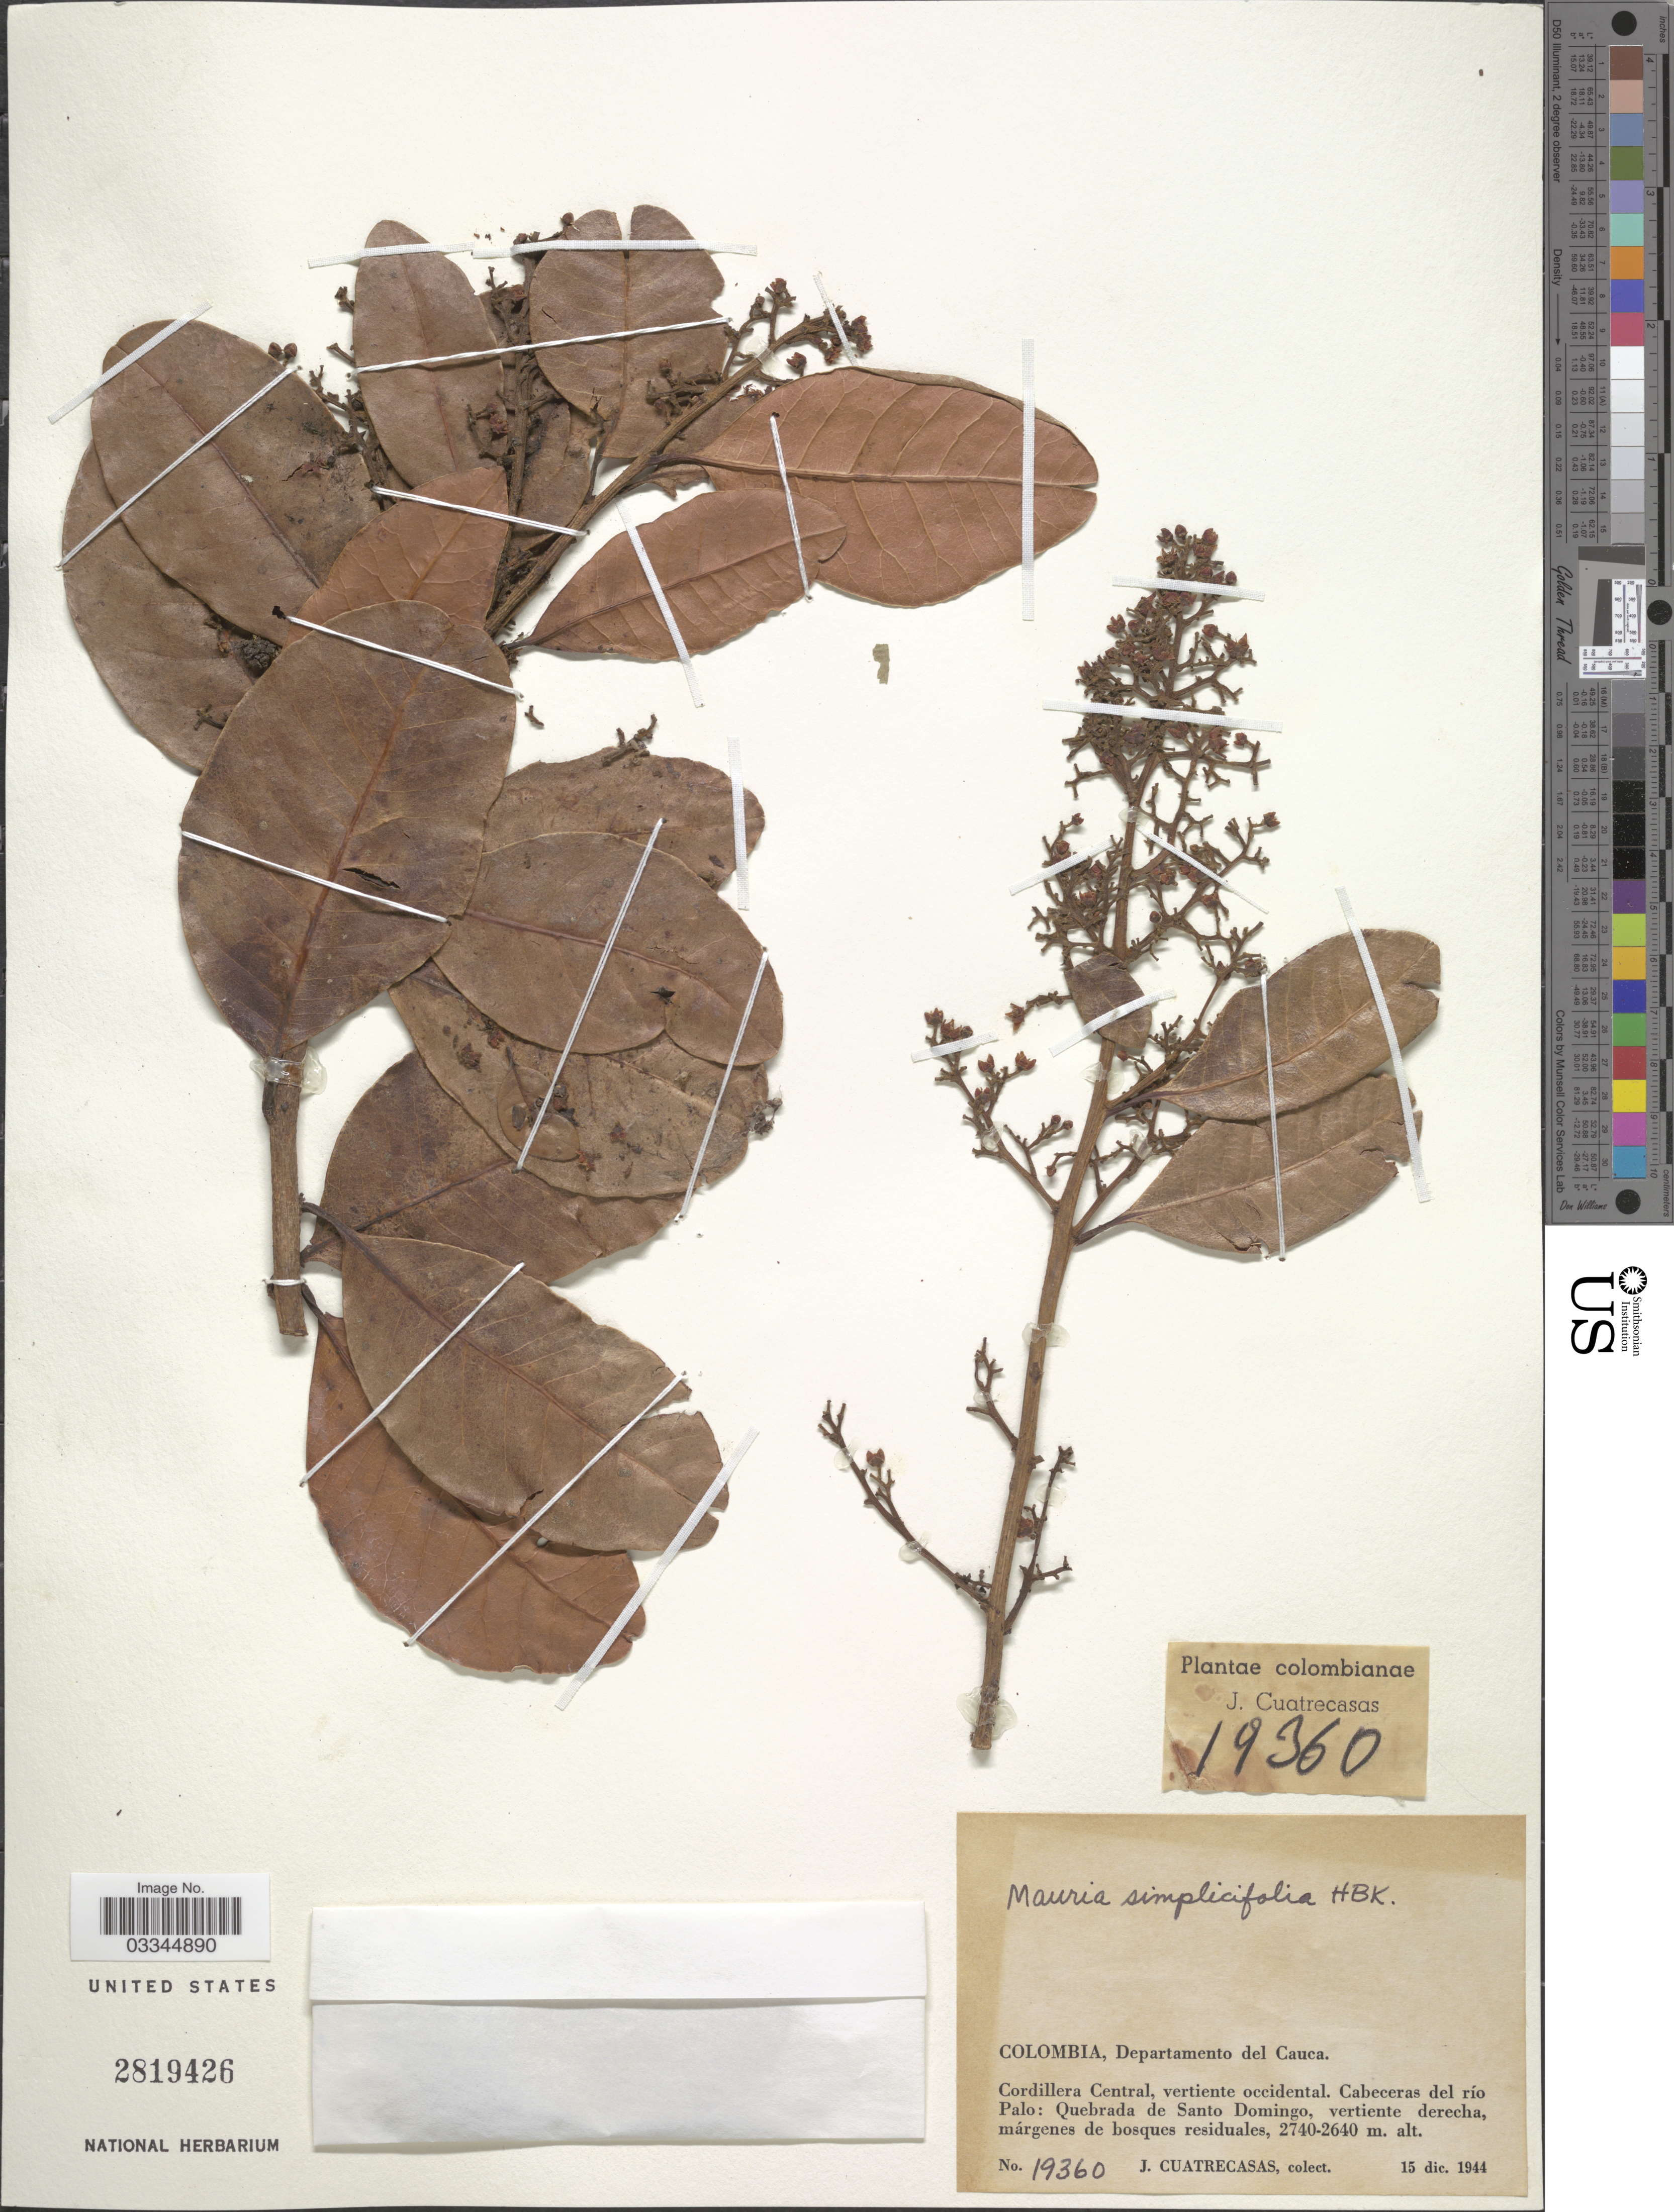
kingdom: Plantae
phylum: Tracheophyta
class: Magnoliopsida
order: Sapindales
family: Anacardiaceae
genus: Mauria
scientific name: Mauria simplicifolia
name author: Kunth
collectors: J. Cuatrecasas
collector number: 19360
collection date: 1944-12-15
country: Colombia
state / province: Cauca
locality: Departamento del Cauca. Cordillera Central, vertiente occidental. Cabeceres del río Palo: Quebrada de Santo Domingo, vertiente derecha.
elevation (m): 2640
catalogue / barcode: US 2819426